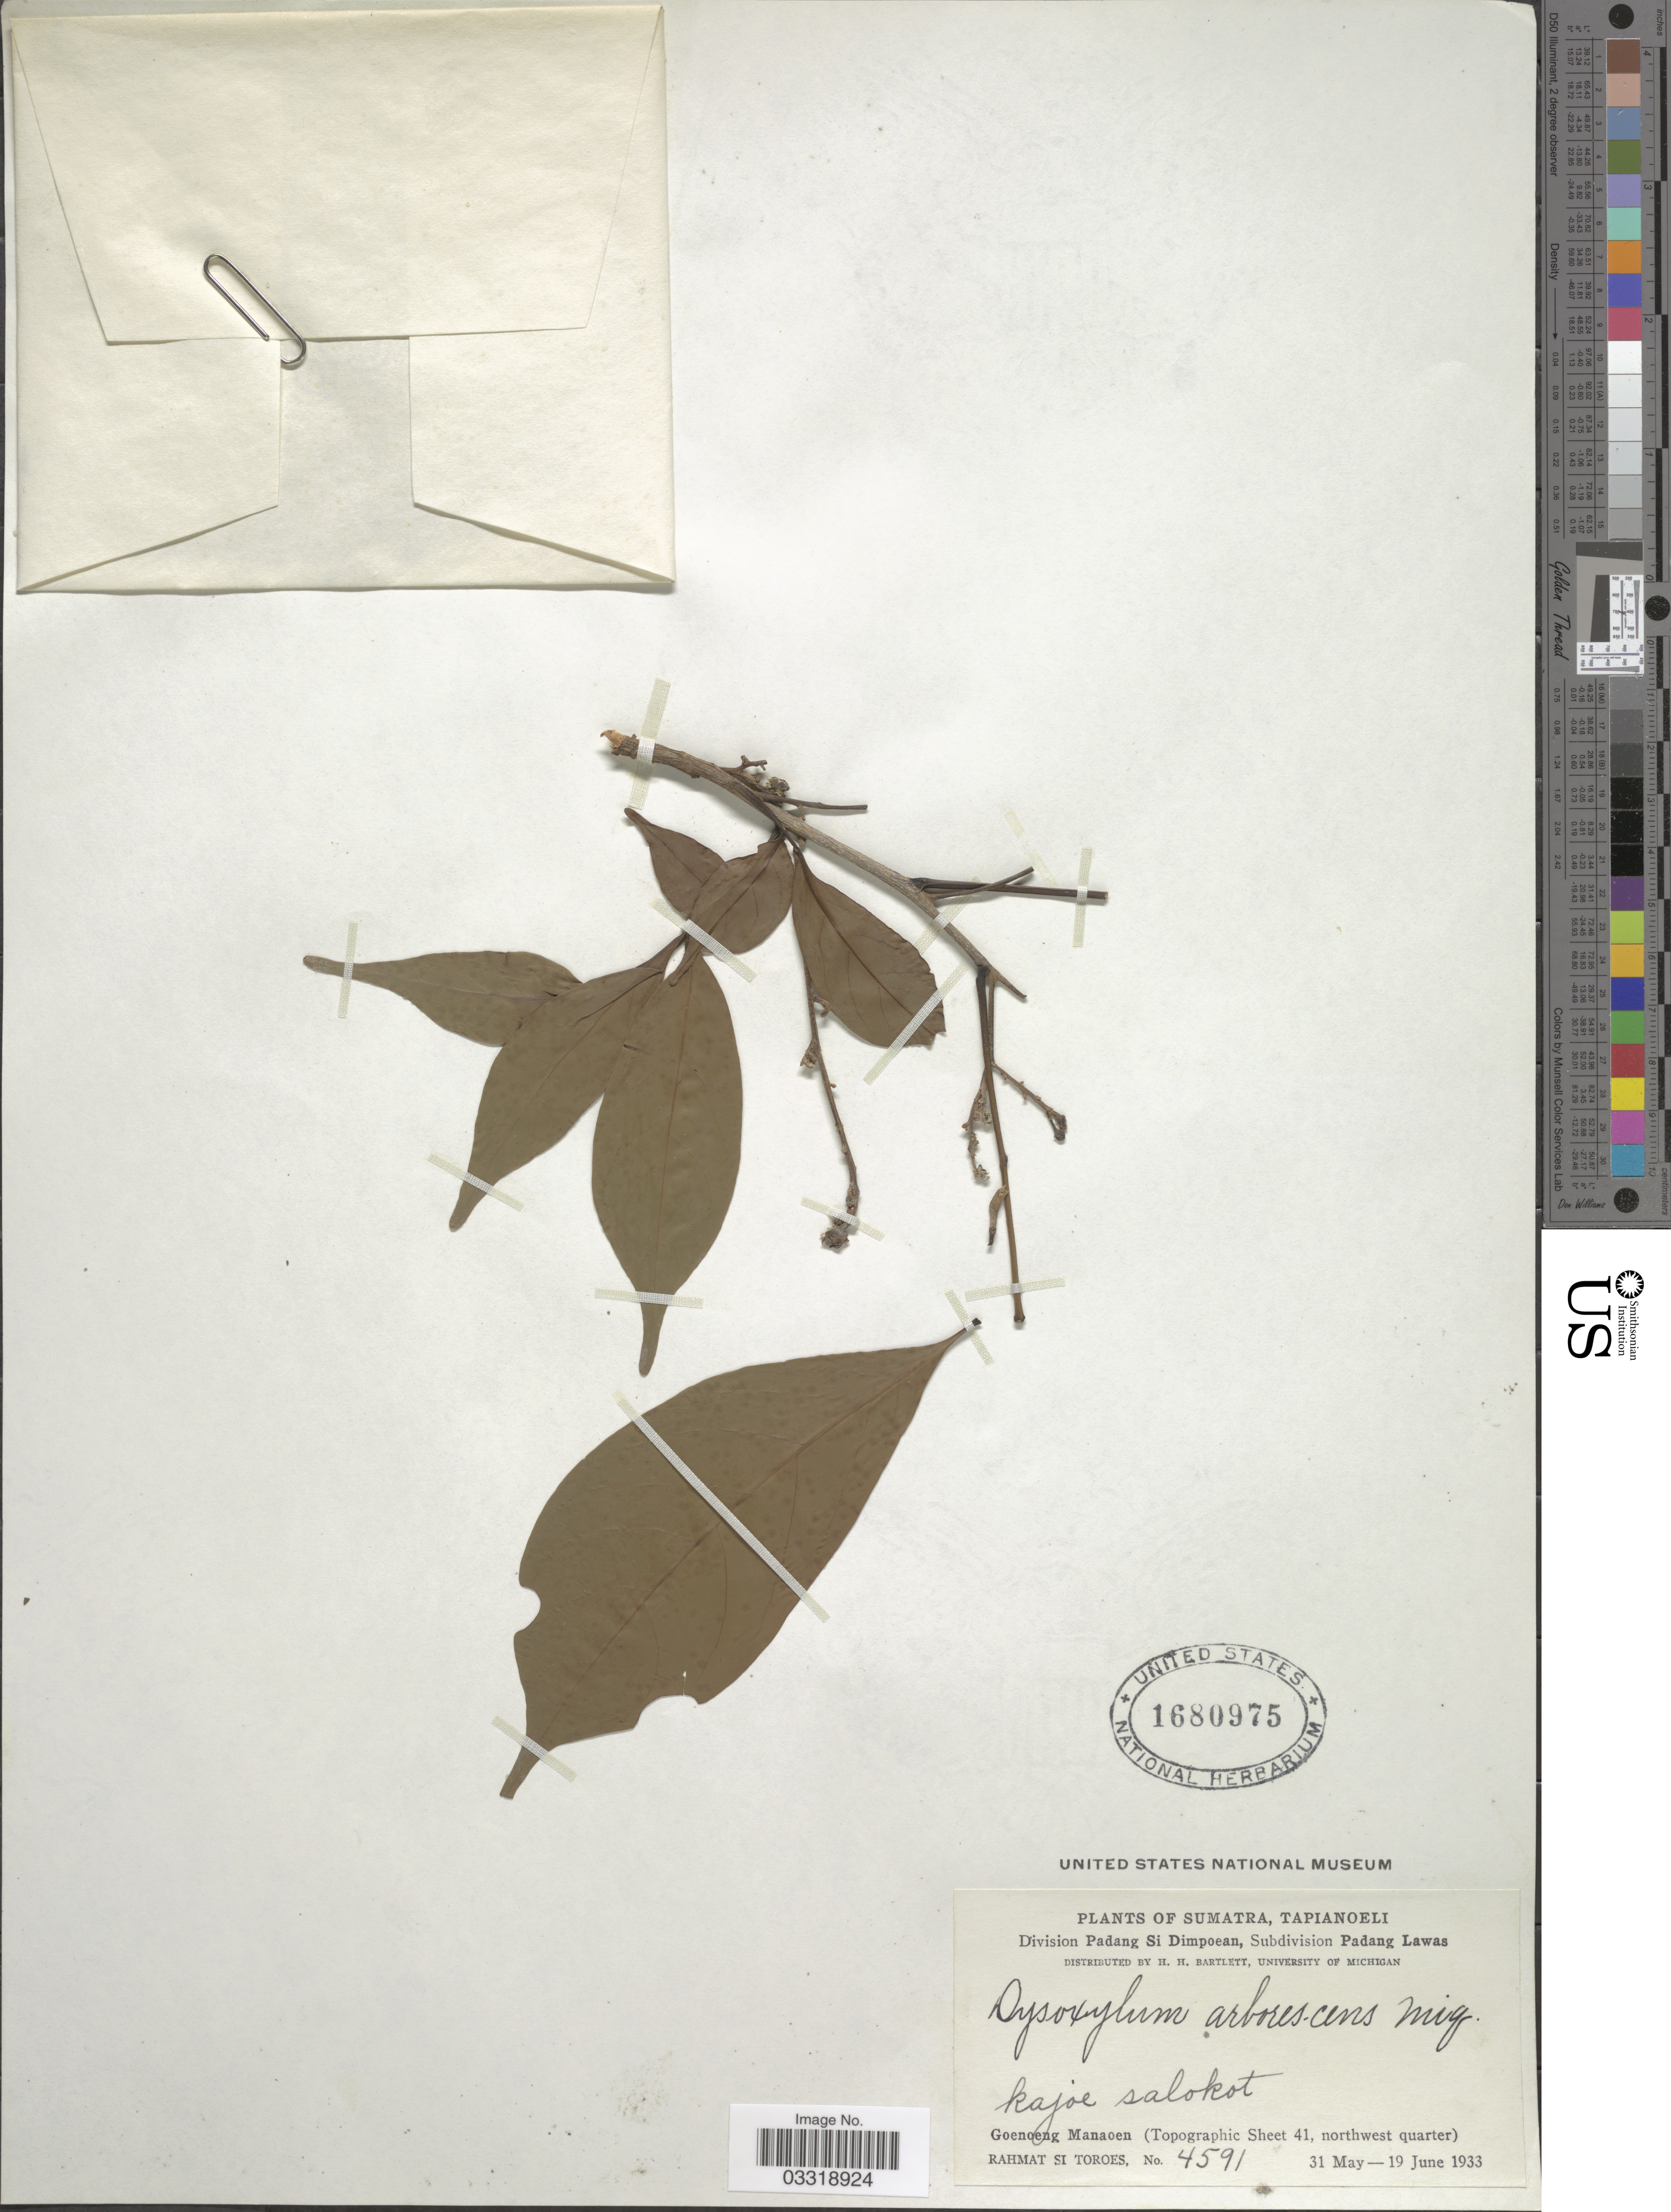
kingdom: Plantae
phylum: Tracheophyta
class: Magnoliopsida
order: Sapindales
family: Meliaceae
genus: Dysoxylum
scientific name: Dysoxylum arborescens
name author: (Blume) Miq.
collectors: Rahmat Si Boeea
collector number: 4591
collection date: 1933-05-31/1933-06-19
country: Indonesia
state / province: Sumatra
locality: Tapianoeli. Division Padang Si Dimpoean, Subdivision Padang Lawas. Goenoeng Manaoen (Topographic Sheet 41, northwest quarter).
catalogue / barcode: US 1680975